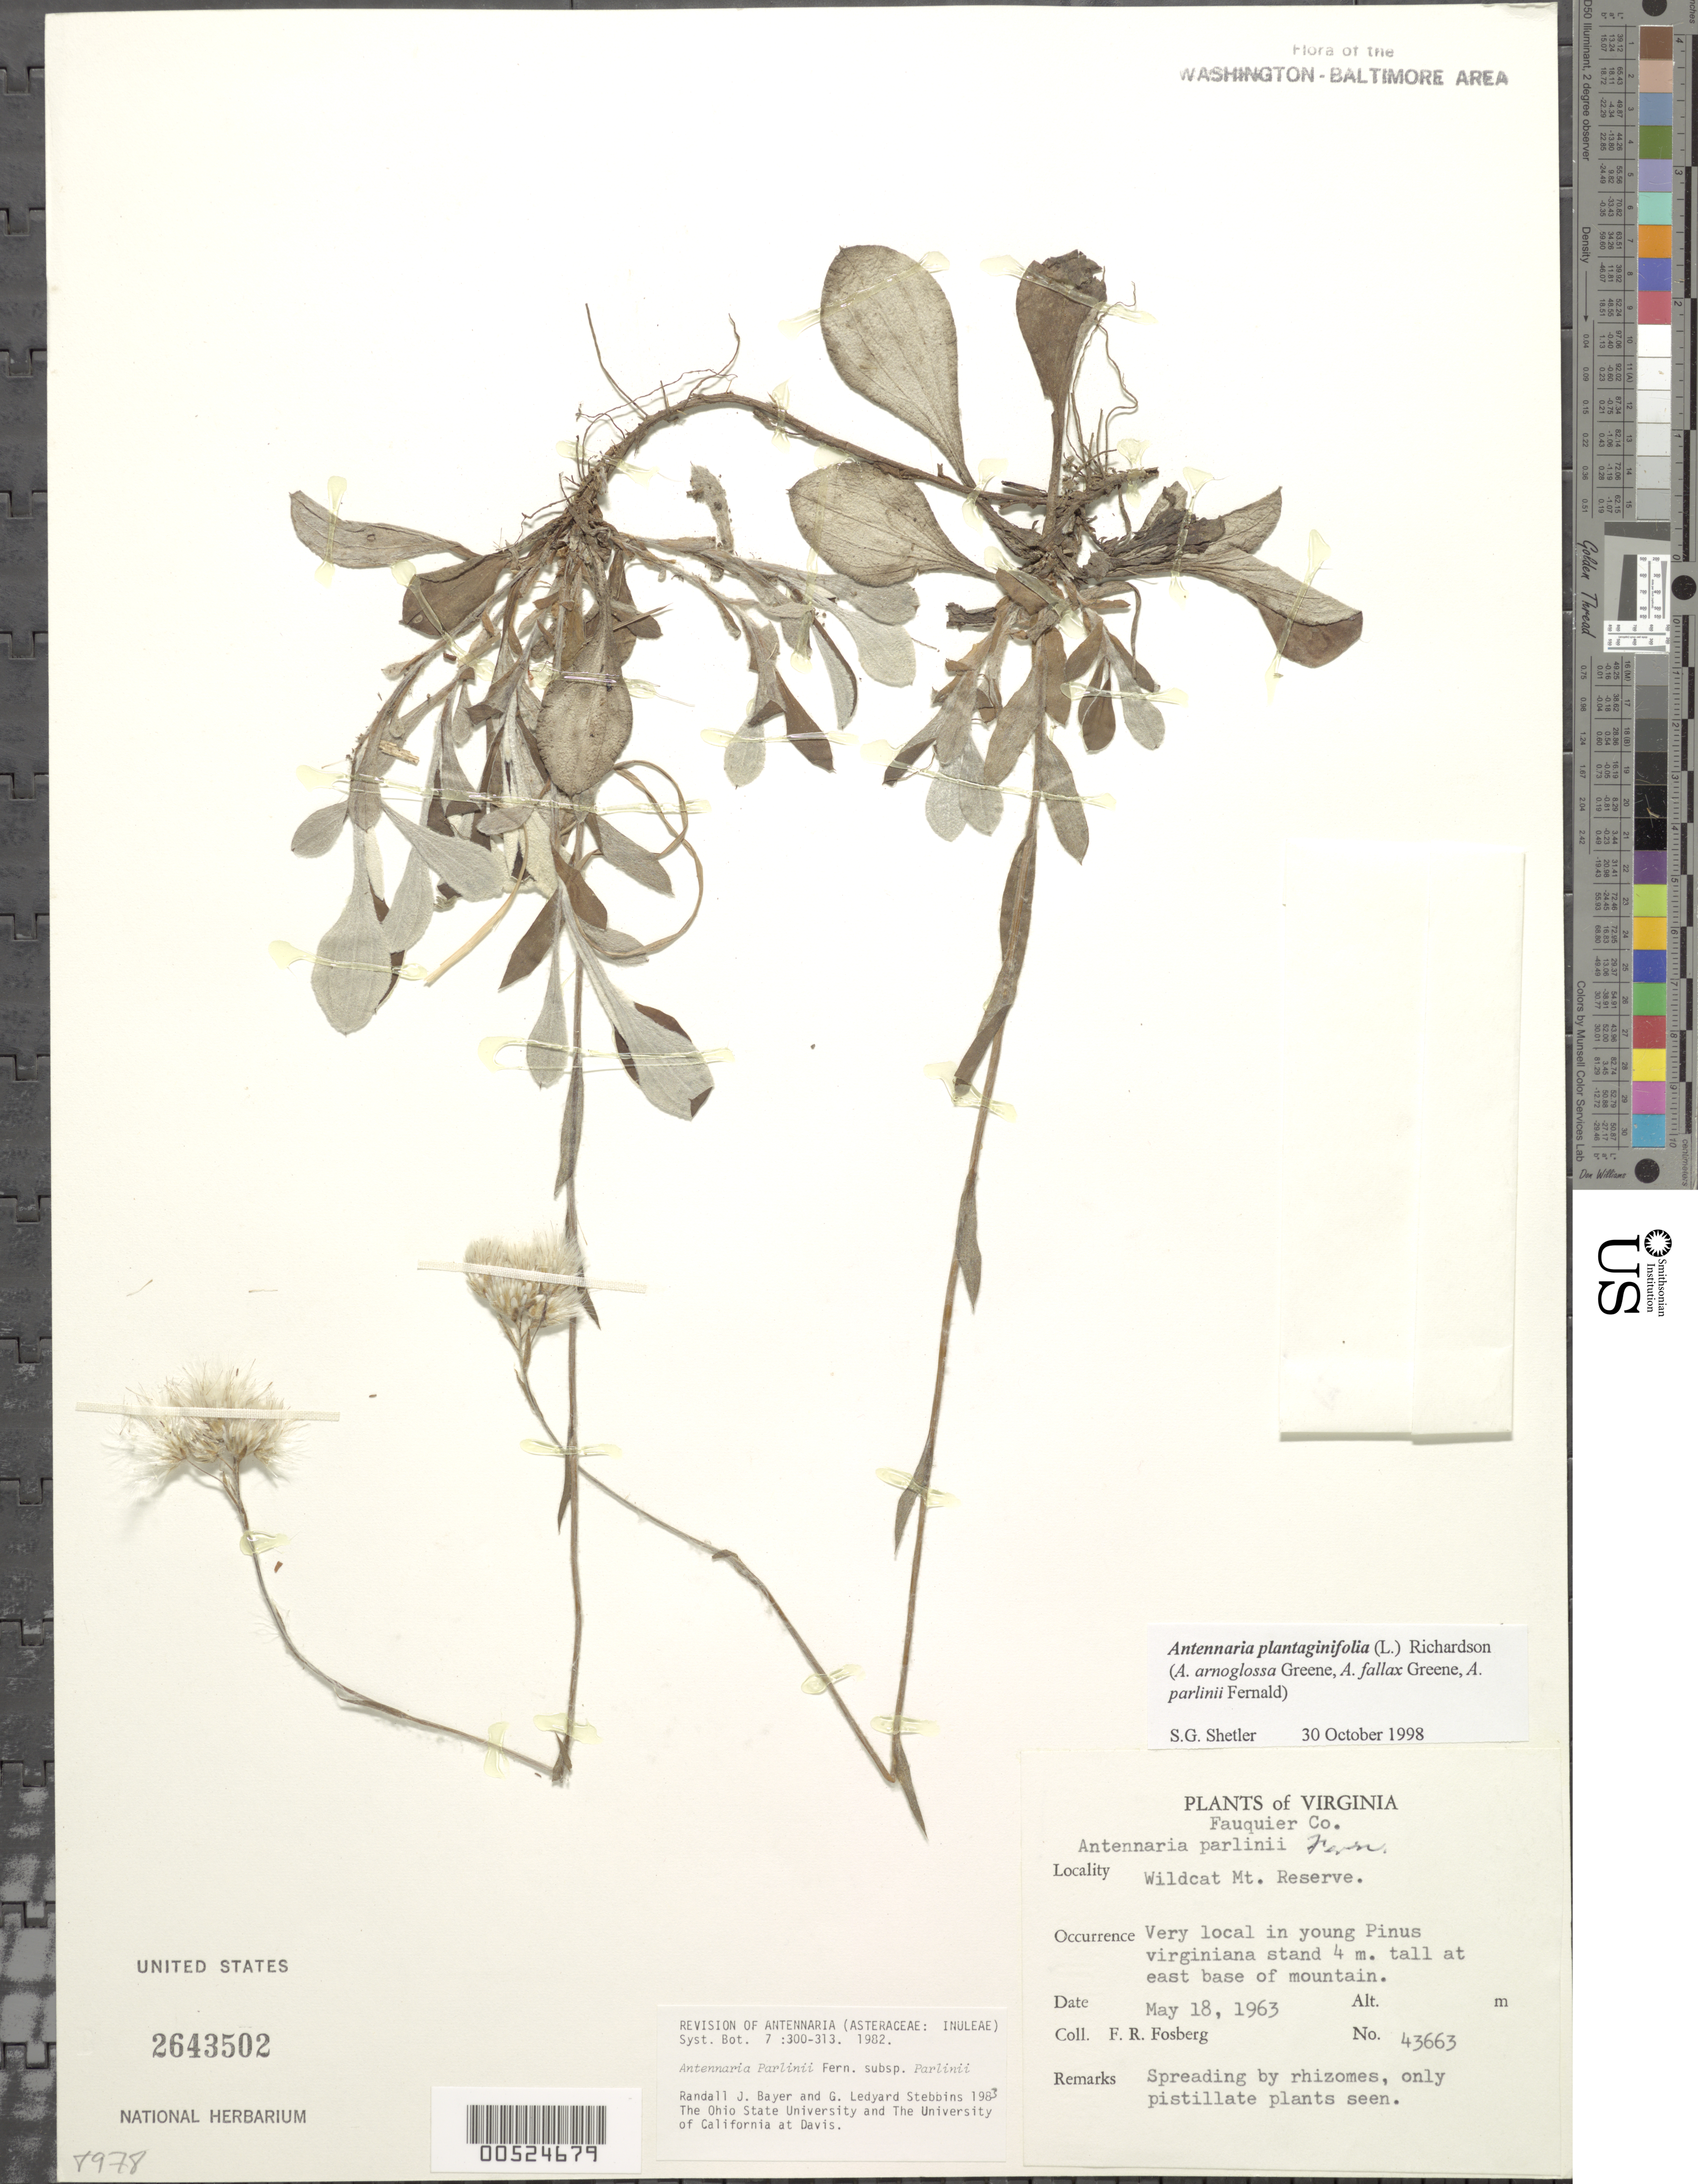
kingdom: Plantae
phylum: Tracheophyta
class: Magnoliopsida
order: Asterales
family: Asteraceae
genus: Antennaria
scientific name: Antennaria plantaginifolia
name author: (L.) Richardson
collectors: F. R. Fosberg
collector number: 43663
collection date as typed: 18 May 1963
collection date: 1963-05-18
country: United States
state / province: Virginia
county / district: Fauquier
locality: Wildcat Mountain Preserve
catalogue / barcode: US 2643502